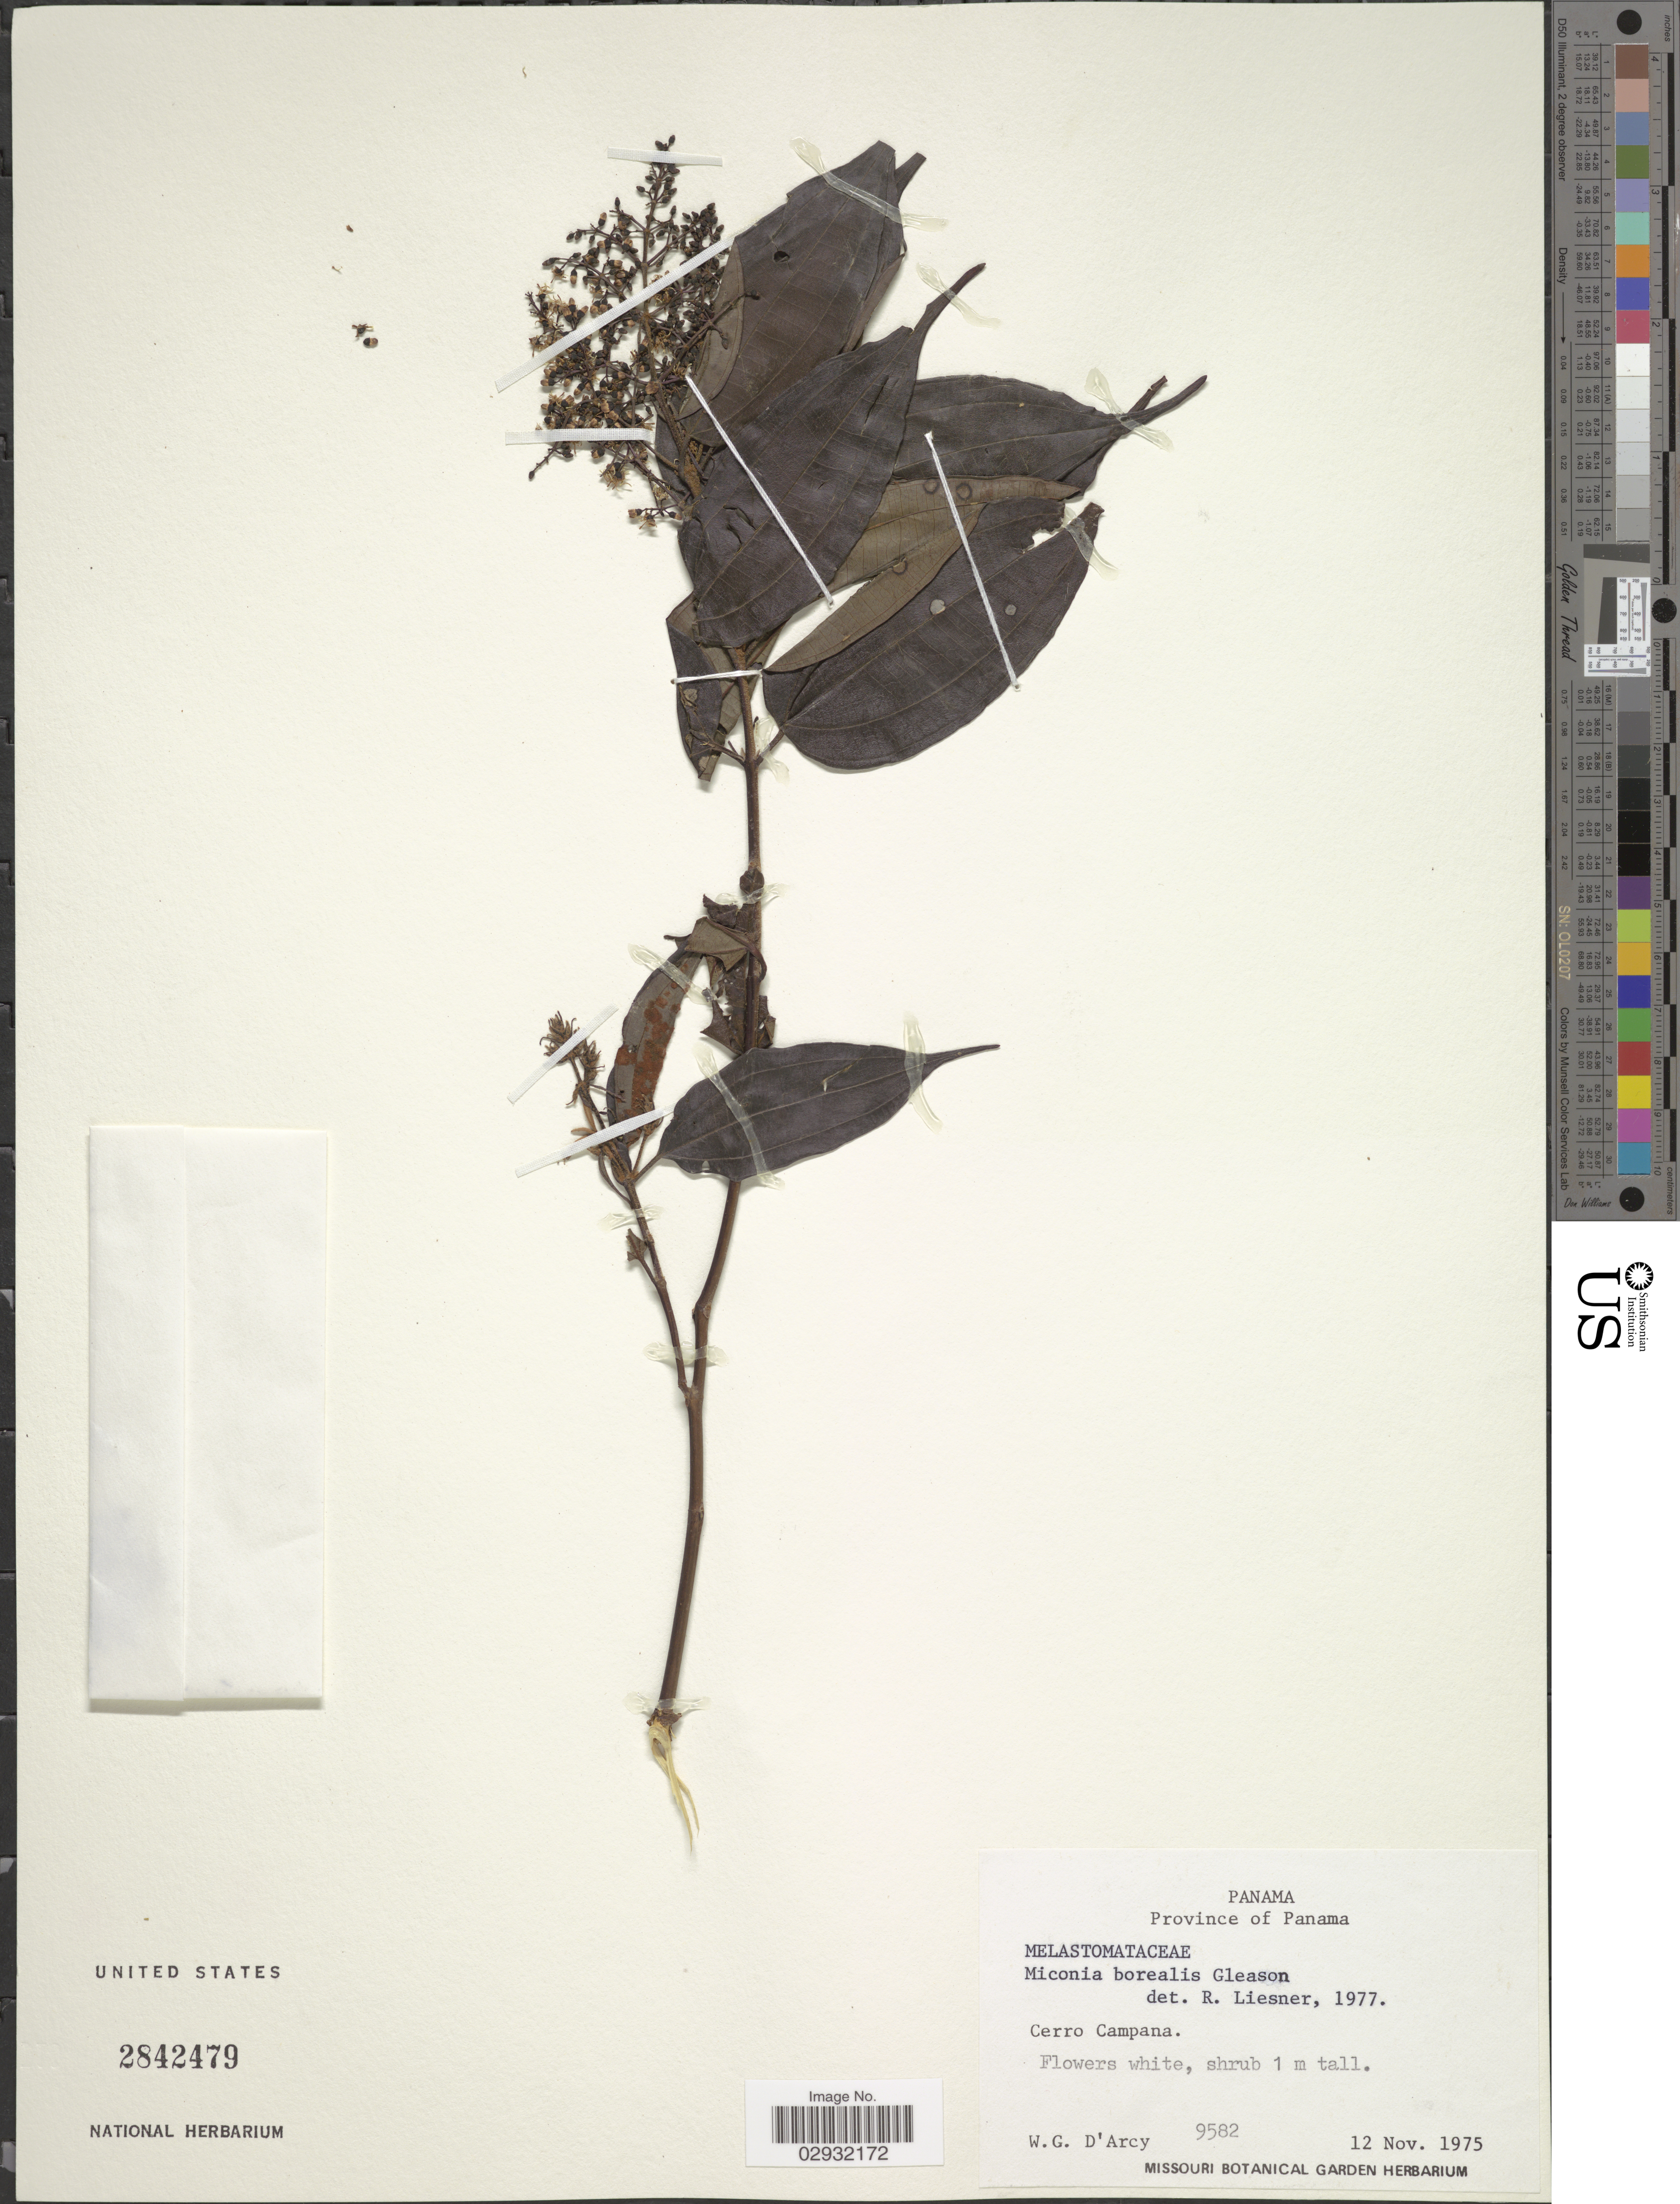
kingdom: Plantae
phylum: Tracheophyta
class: Magnoliopsida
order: Myrtales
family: Melastomataceae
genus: Miconia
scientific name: Miconia borealis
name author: Gleason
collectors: W. G. D'Arcy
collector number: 9582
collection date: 1975-11-12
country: Panama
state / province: Panamá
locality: Cerro Campana.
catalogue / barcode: US 2842479